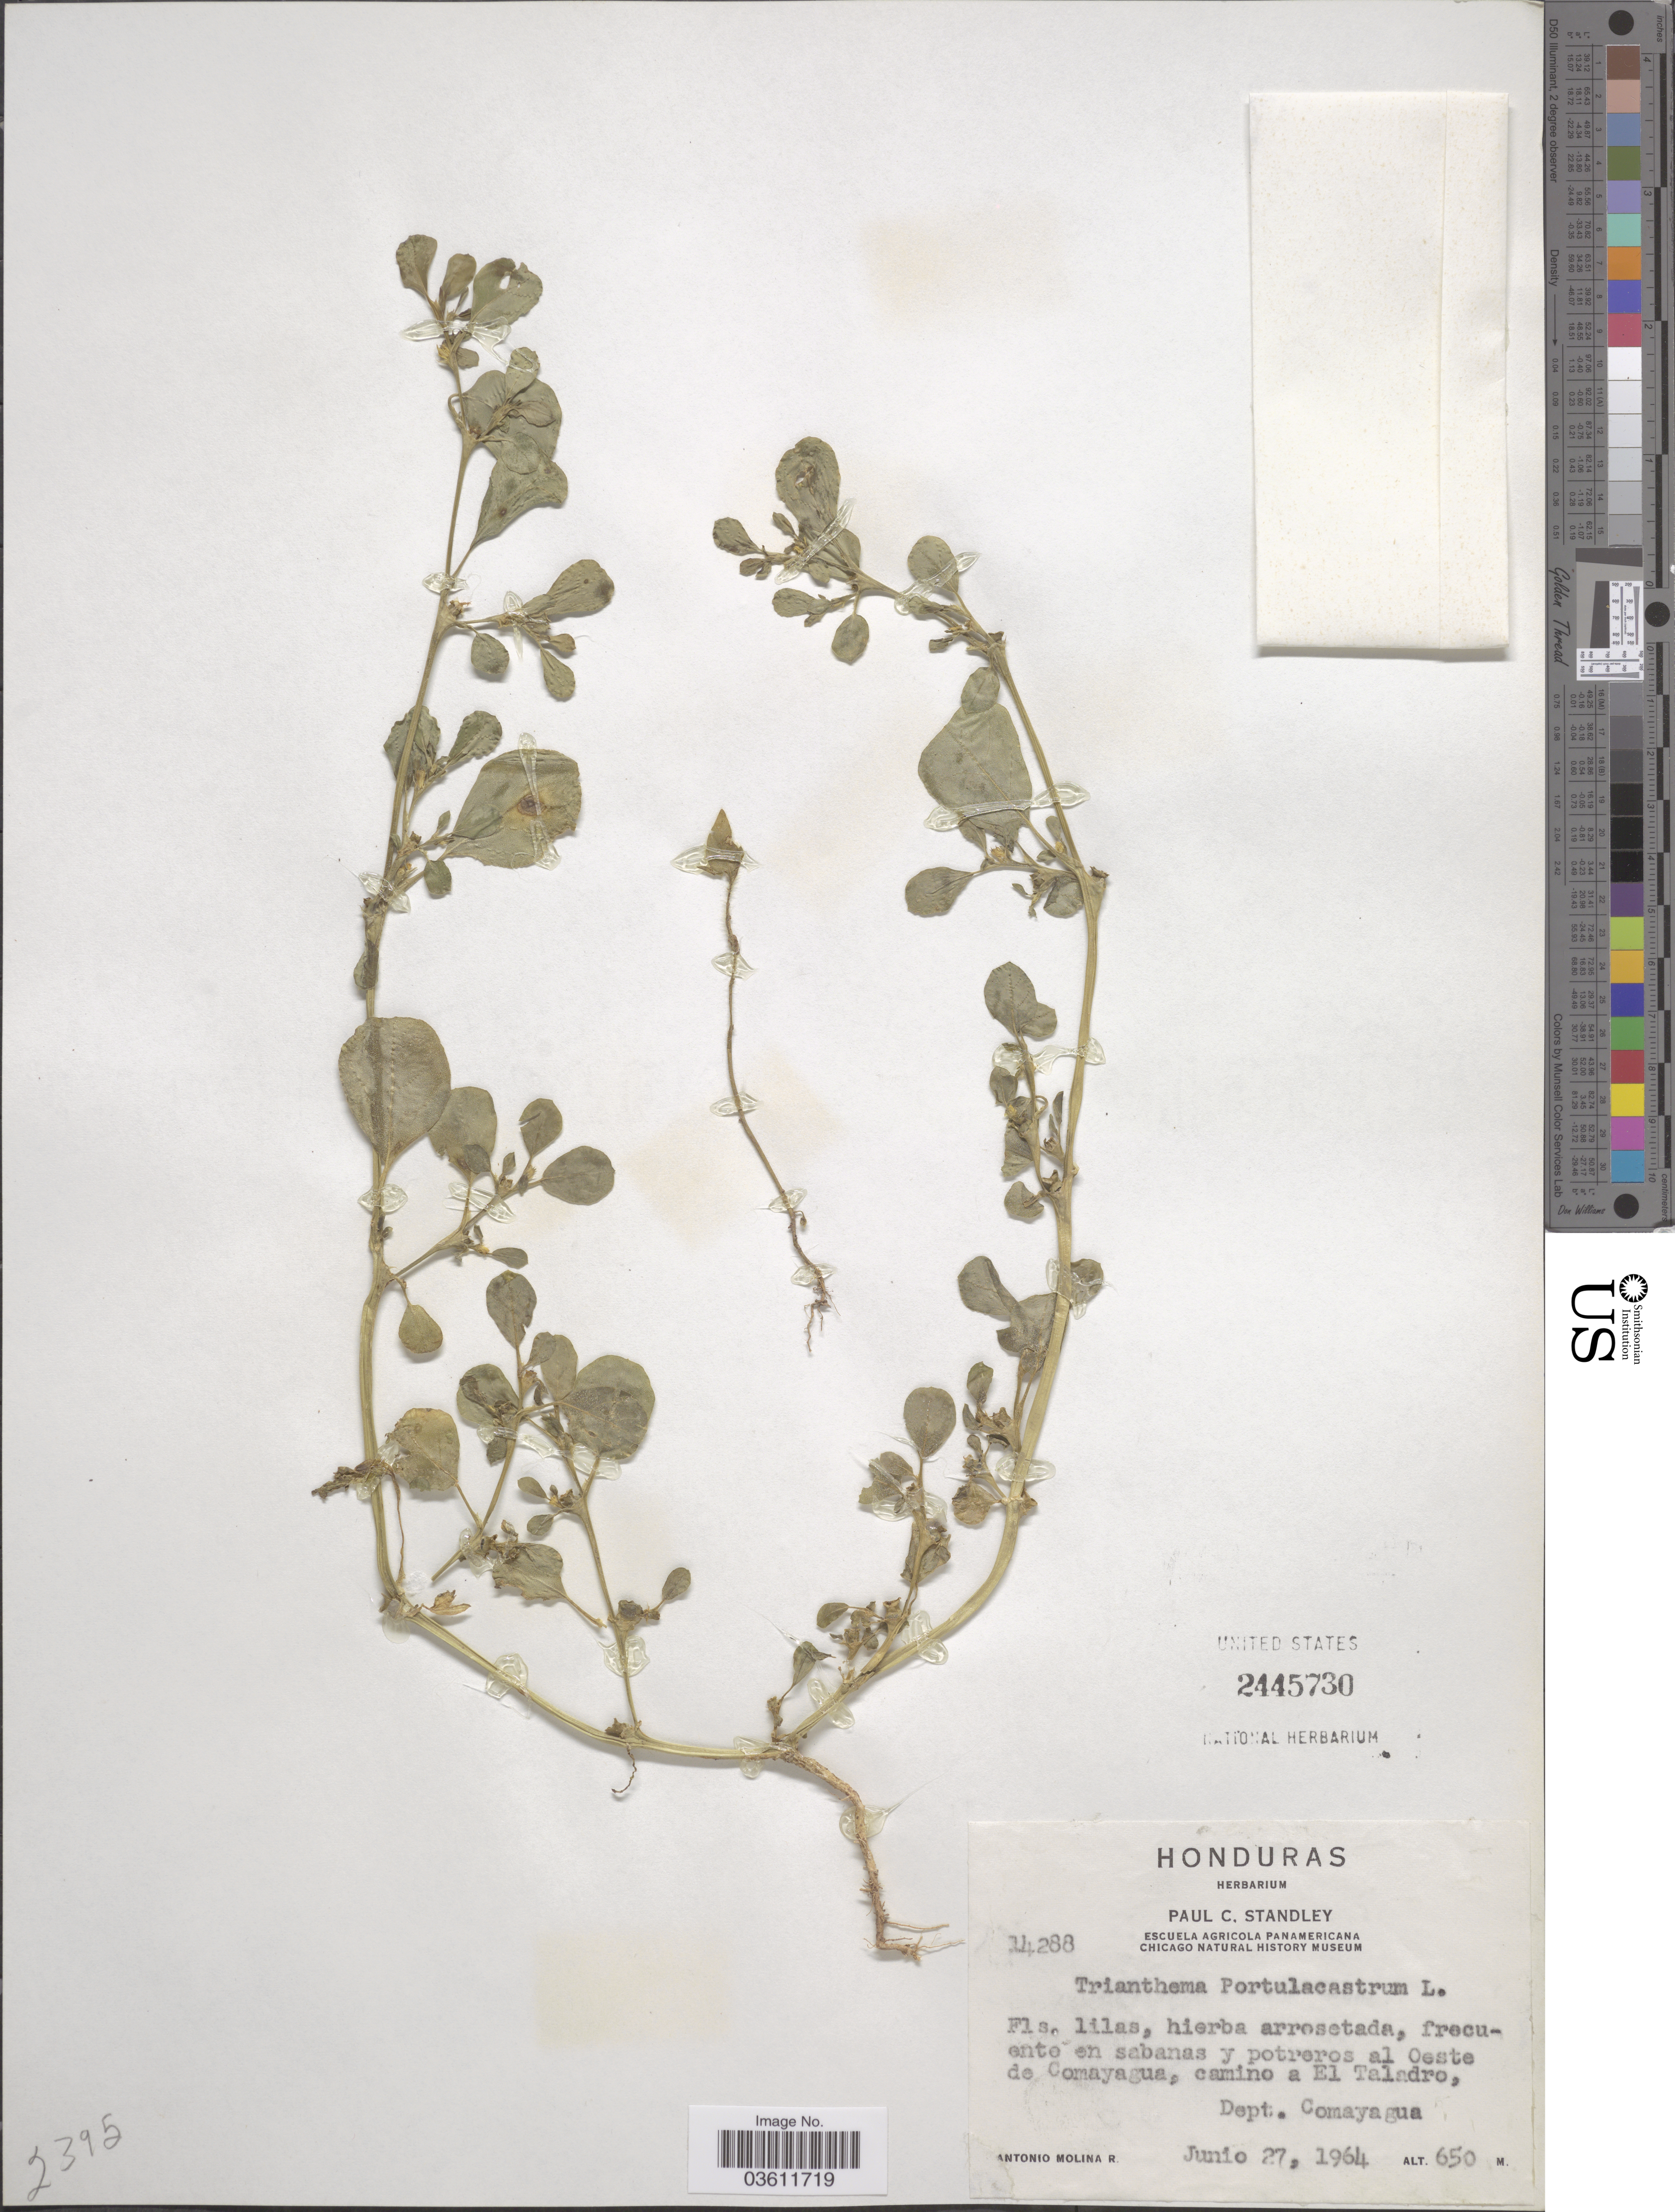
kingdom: Plantae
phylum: Tracheophyta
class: Magnoliopsida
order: Caryophyllales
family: Aizoaceae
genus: Trianthema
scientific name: Trianthema portulacastrum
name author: L.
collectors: A. Molina R.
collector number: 14288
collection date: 1964-06-27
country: Honduras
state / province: Comayagua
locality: Frecuente en sabanas y potreros al Oeste de Comayagua, camino a El Taladro, Dept. Comayagua.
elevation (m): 650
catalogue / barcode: US 2445730